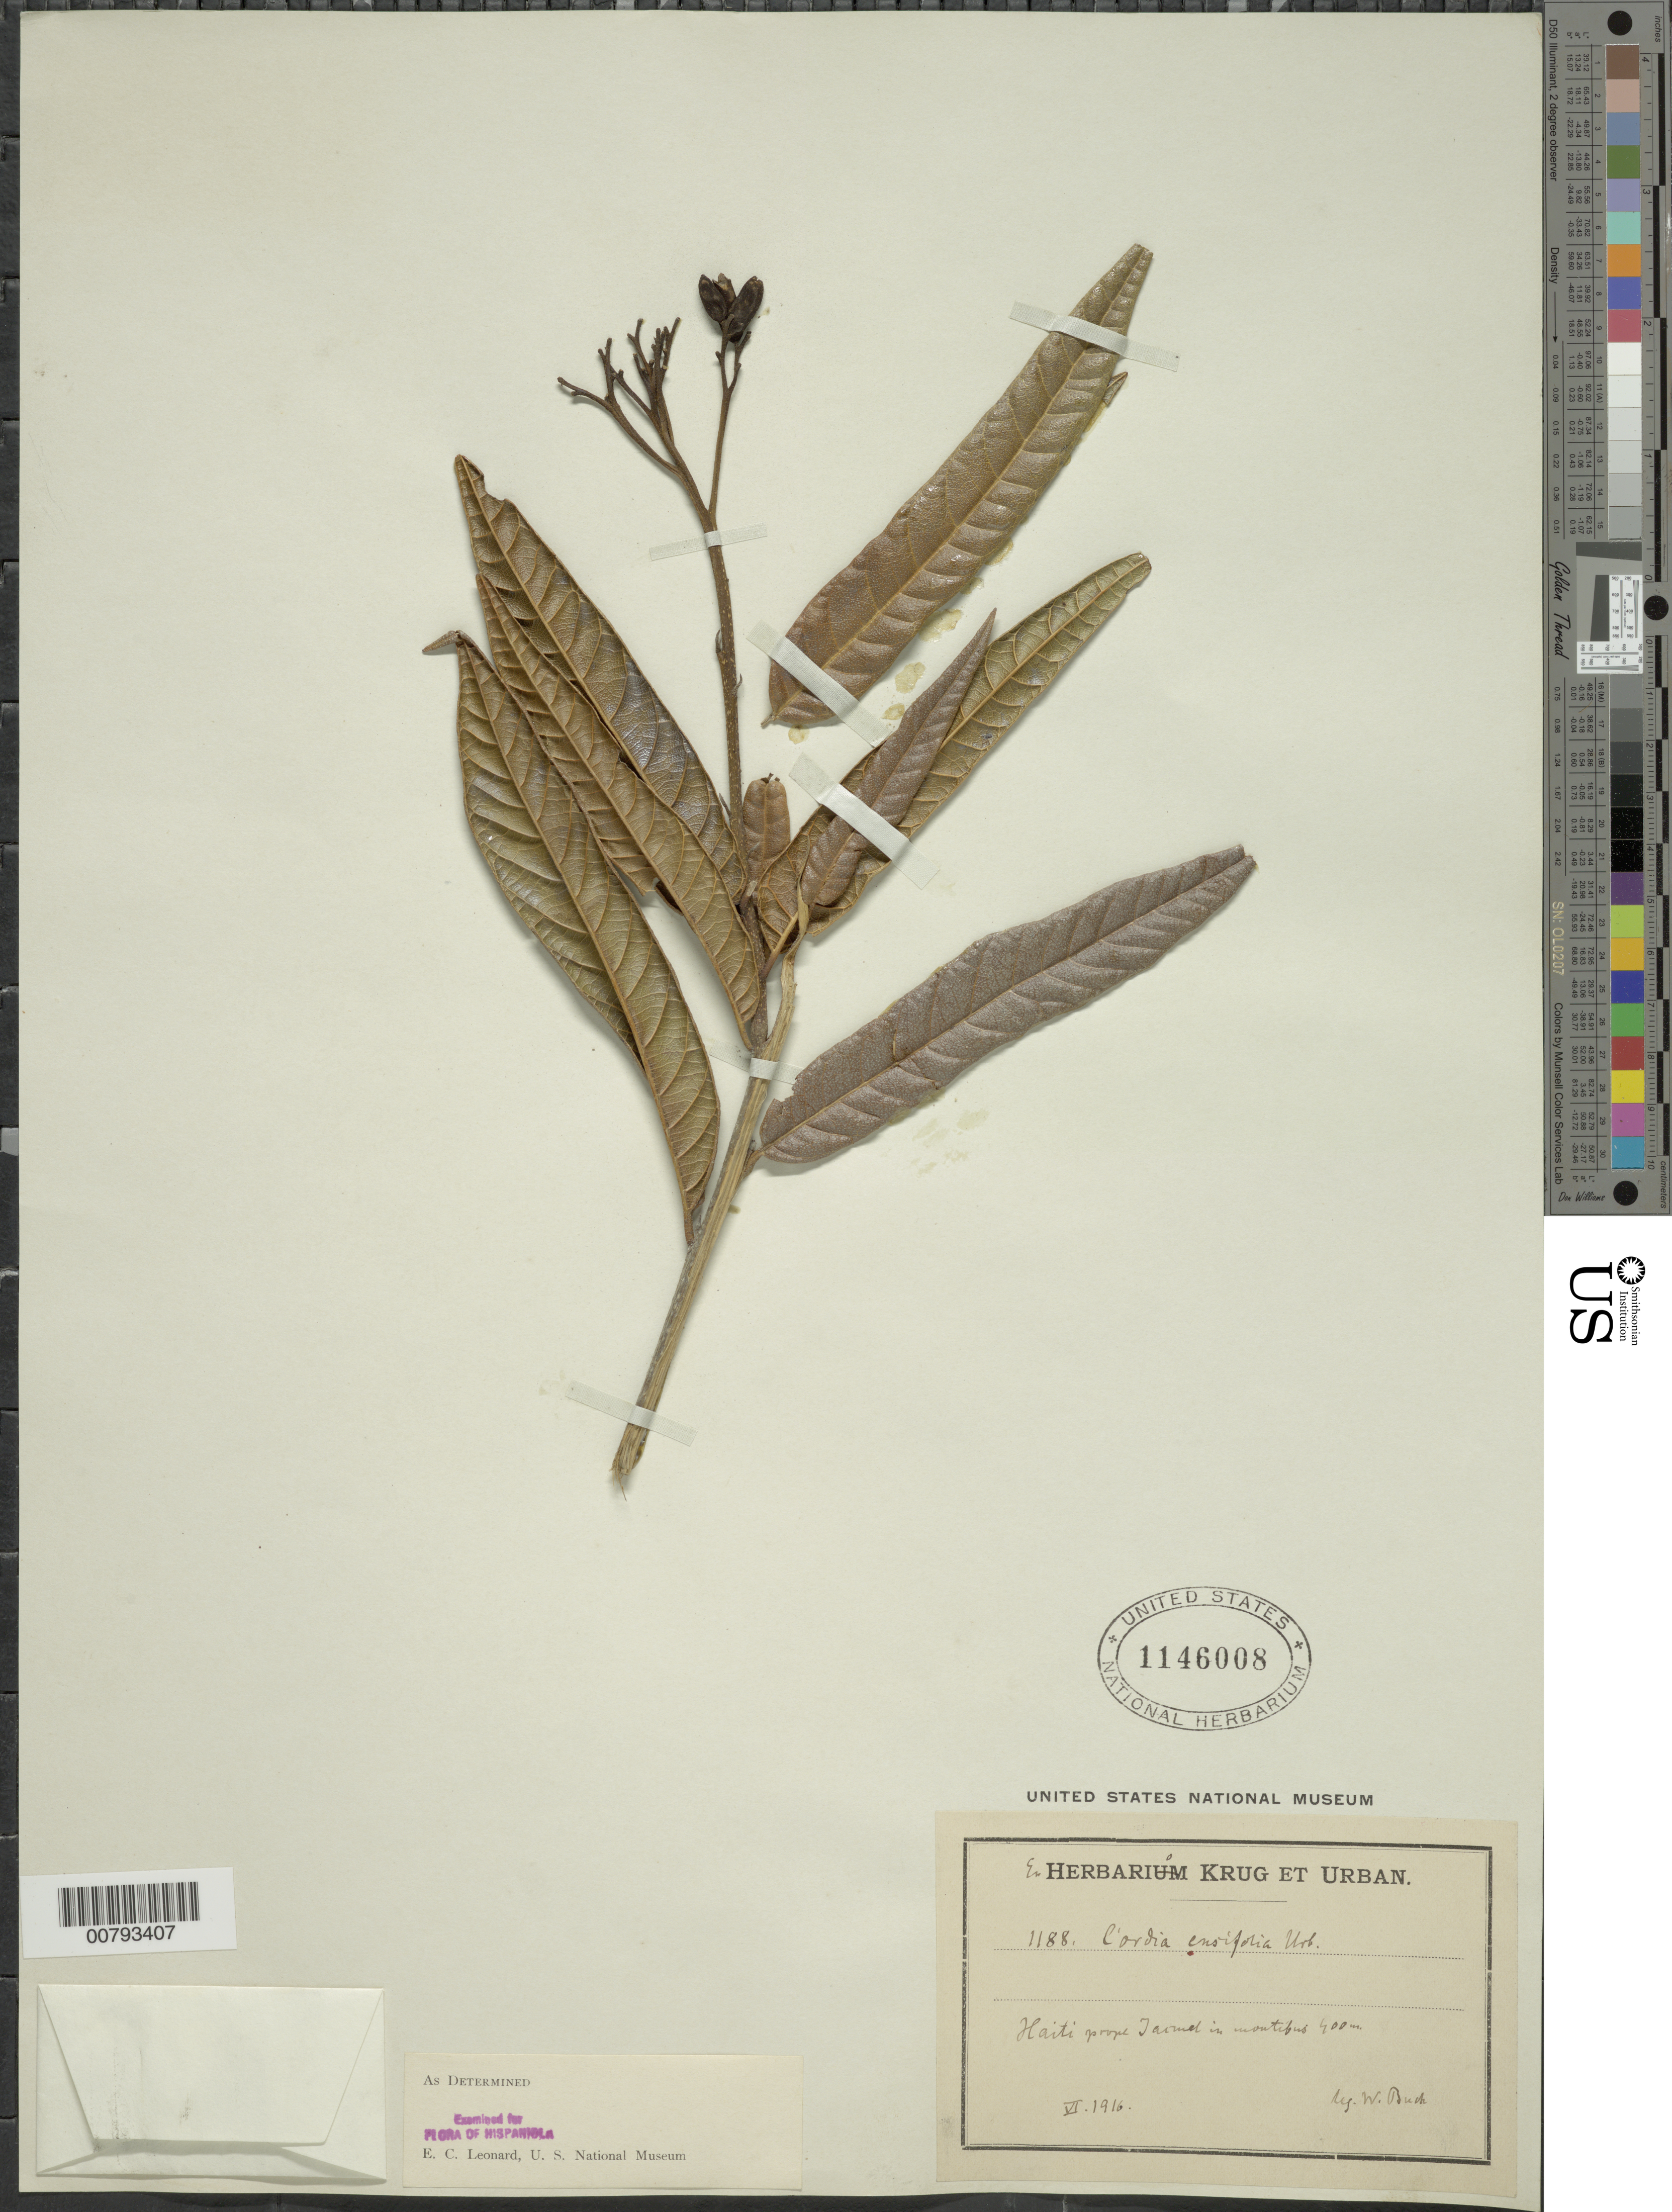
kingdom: Plantae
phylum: Tracheophyta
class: Magnoliopsida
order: Boraginales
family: Cordiaceae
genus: Cordia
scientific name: Cordia ensifolia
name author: Urb.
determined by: Leonard, Emery C., (US)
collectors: W. Buch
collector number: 1188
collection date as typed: Jun 1916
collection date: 1916-06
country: Haiti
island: Hispaniola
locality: Jacmel.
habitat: In montibus.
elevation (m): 400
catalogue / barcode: US 1146008